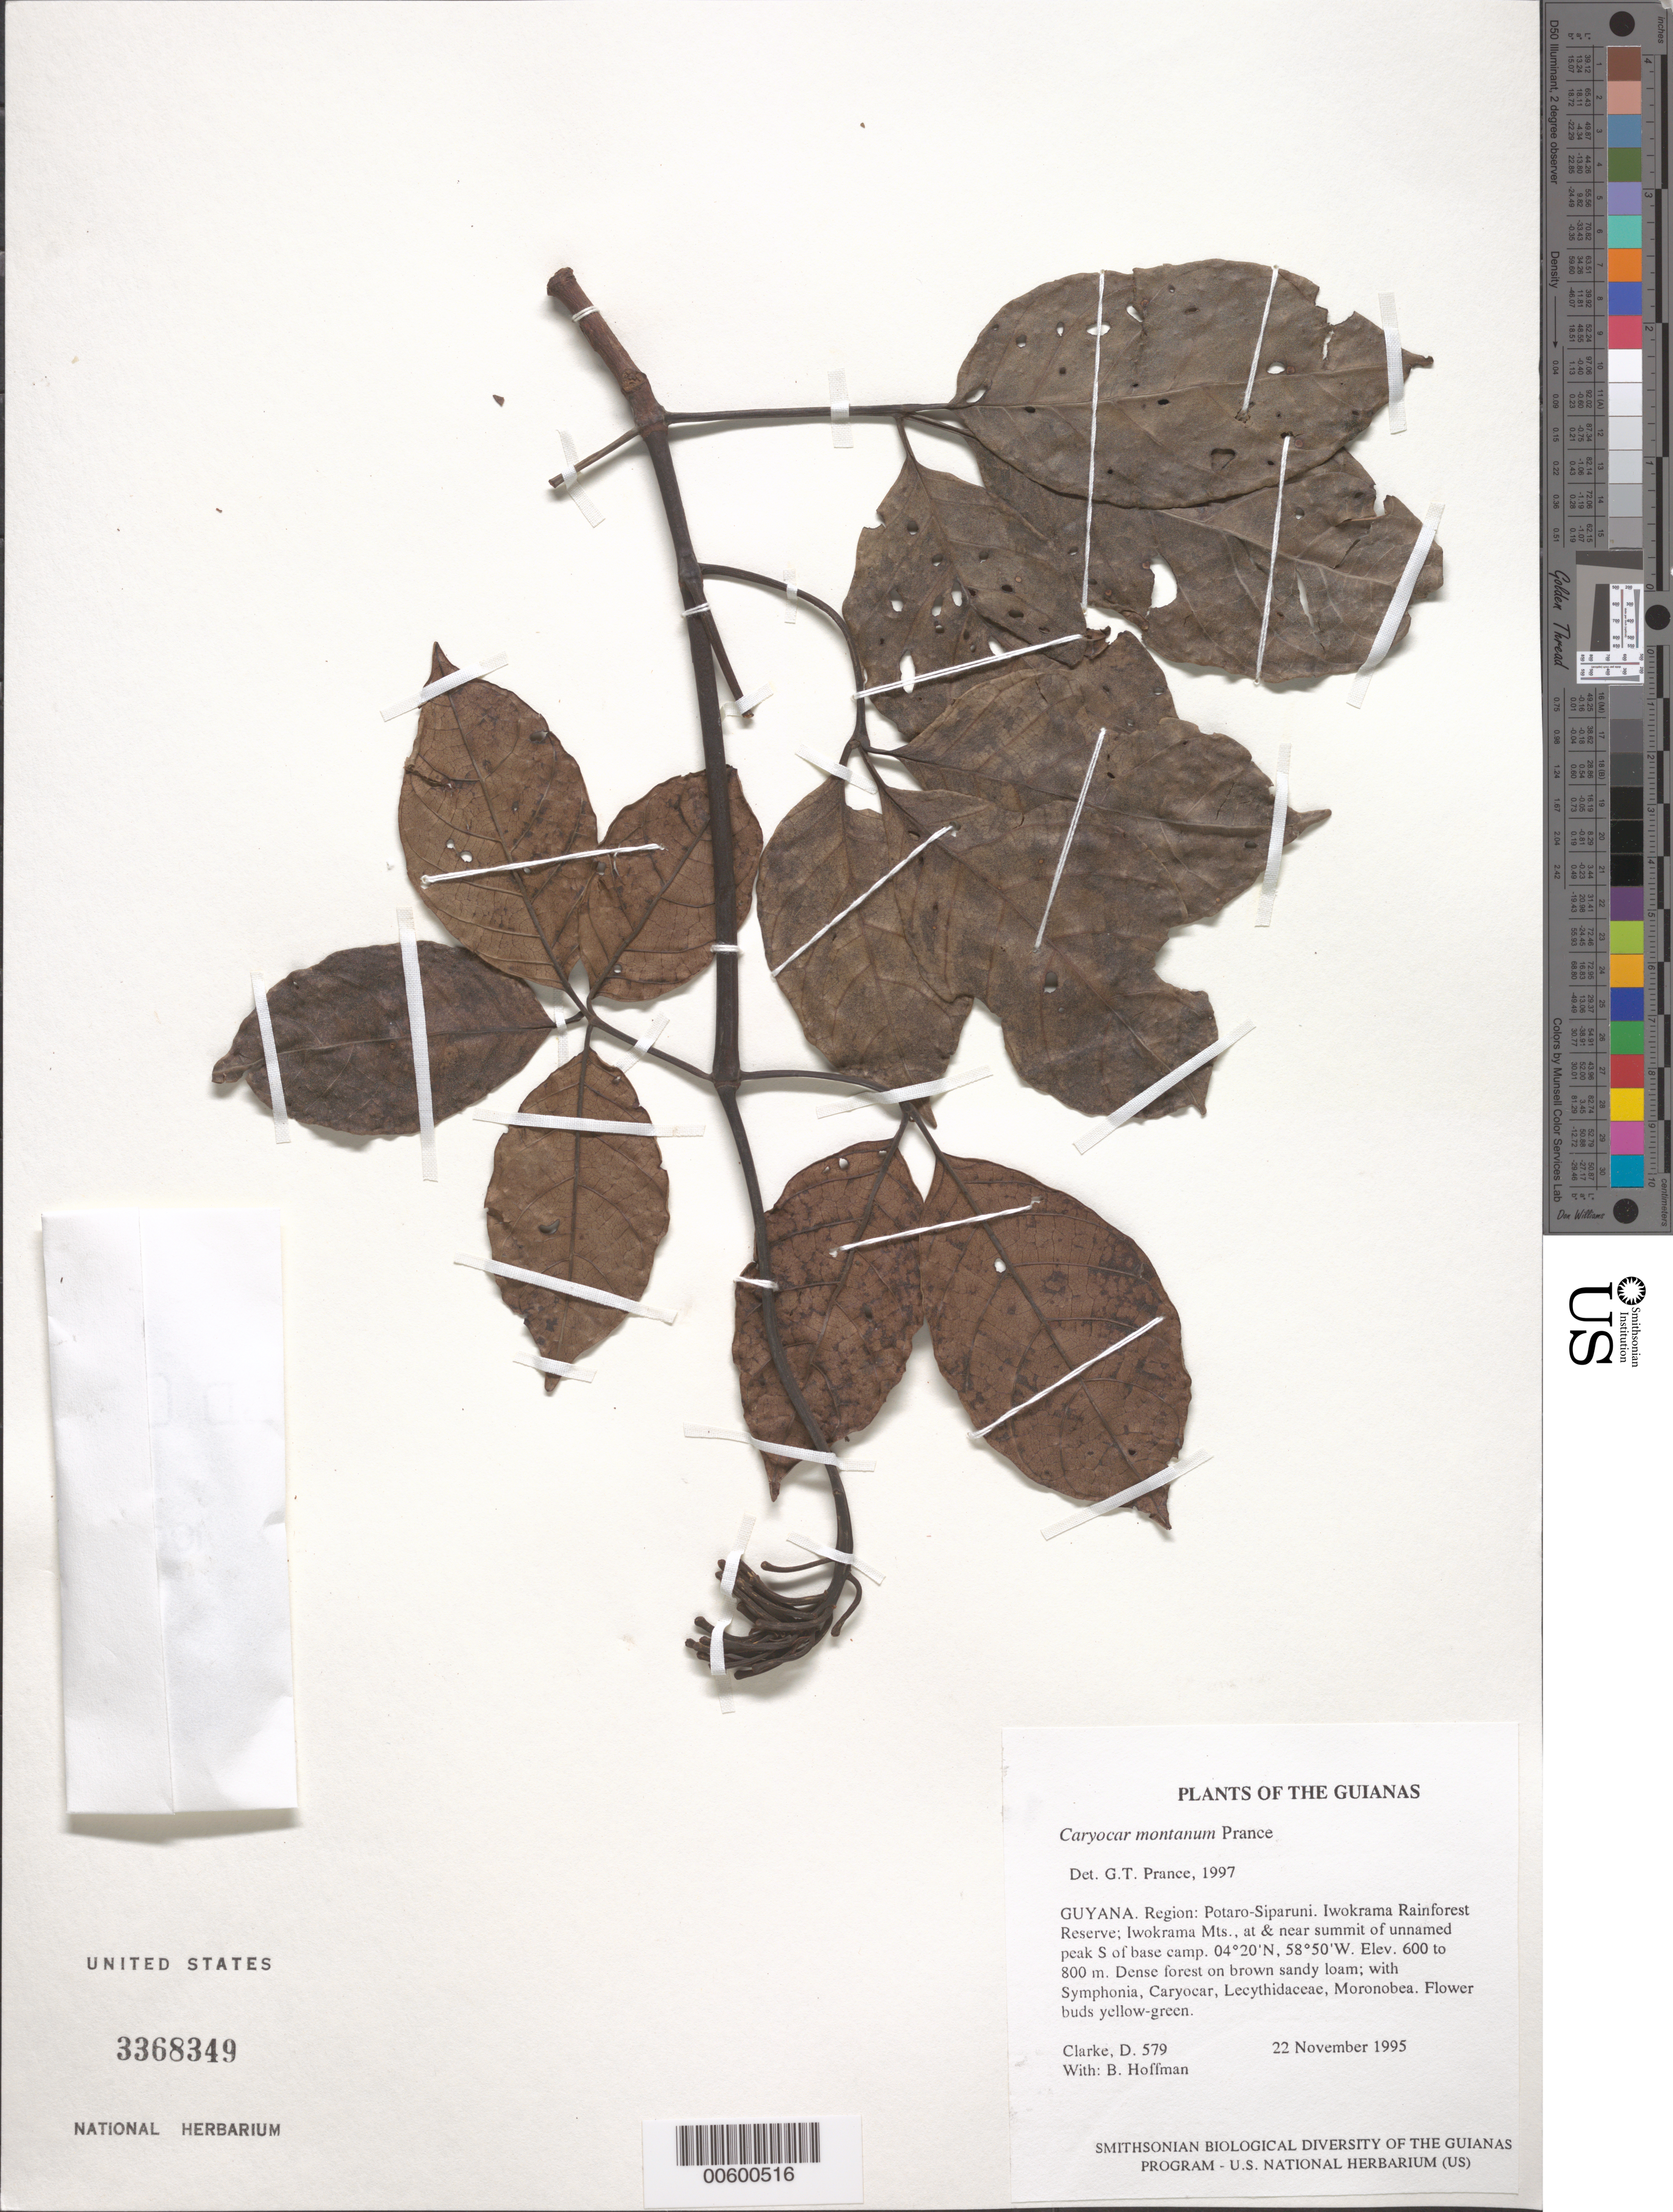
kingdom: Plantae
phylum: Tracheophyta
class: Magnoliopsida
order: Malpighiales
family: Caryocaraceae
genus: Caryocar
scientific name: Caryocar montanum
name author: Prance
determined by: Prance, G. T.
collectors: H. D. Clarke & B. Hoffman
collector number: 579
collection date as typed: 22 November 1995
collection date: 1995-11-22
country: Guyana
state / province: Potaro-Siparuni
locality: Iwokrama Rainforest Reserve; Iwokrama Mts., at & near summit of unnamed peak S of base camp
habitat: Dense forest on brown sandy loam; with Symphonia, Caryocar, Lecythidaceae, Moronobea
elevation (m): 600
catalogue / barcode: US 3368349